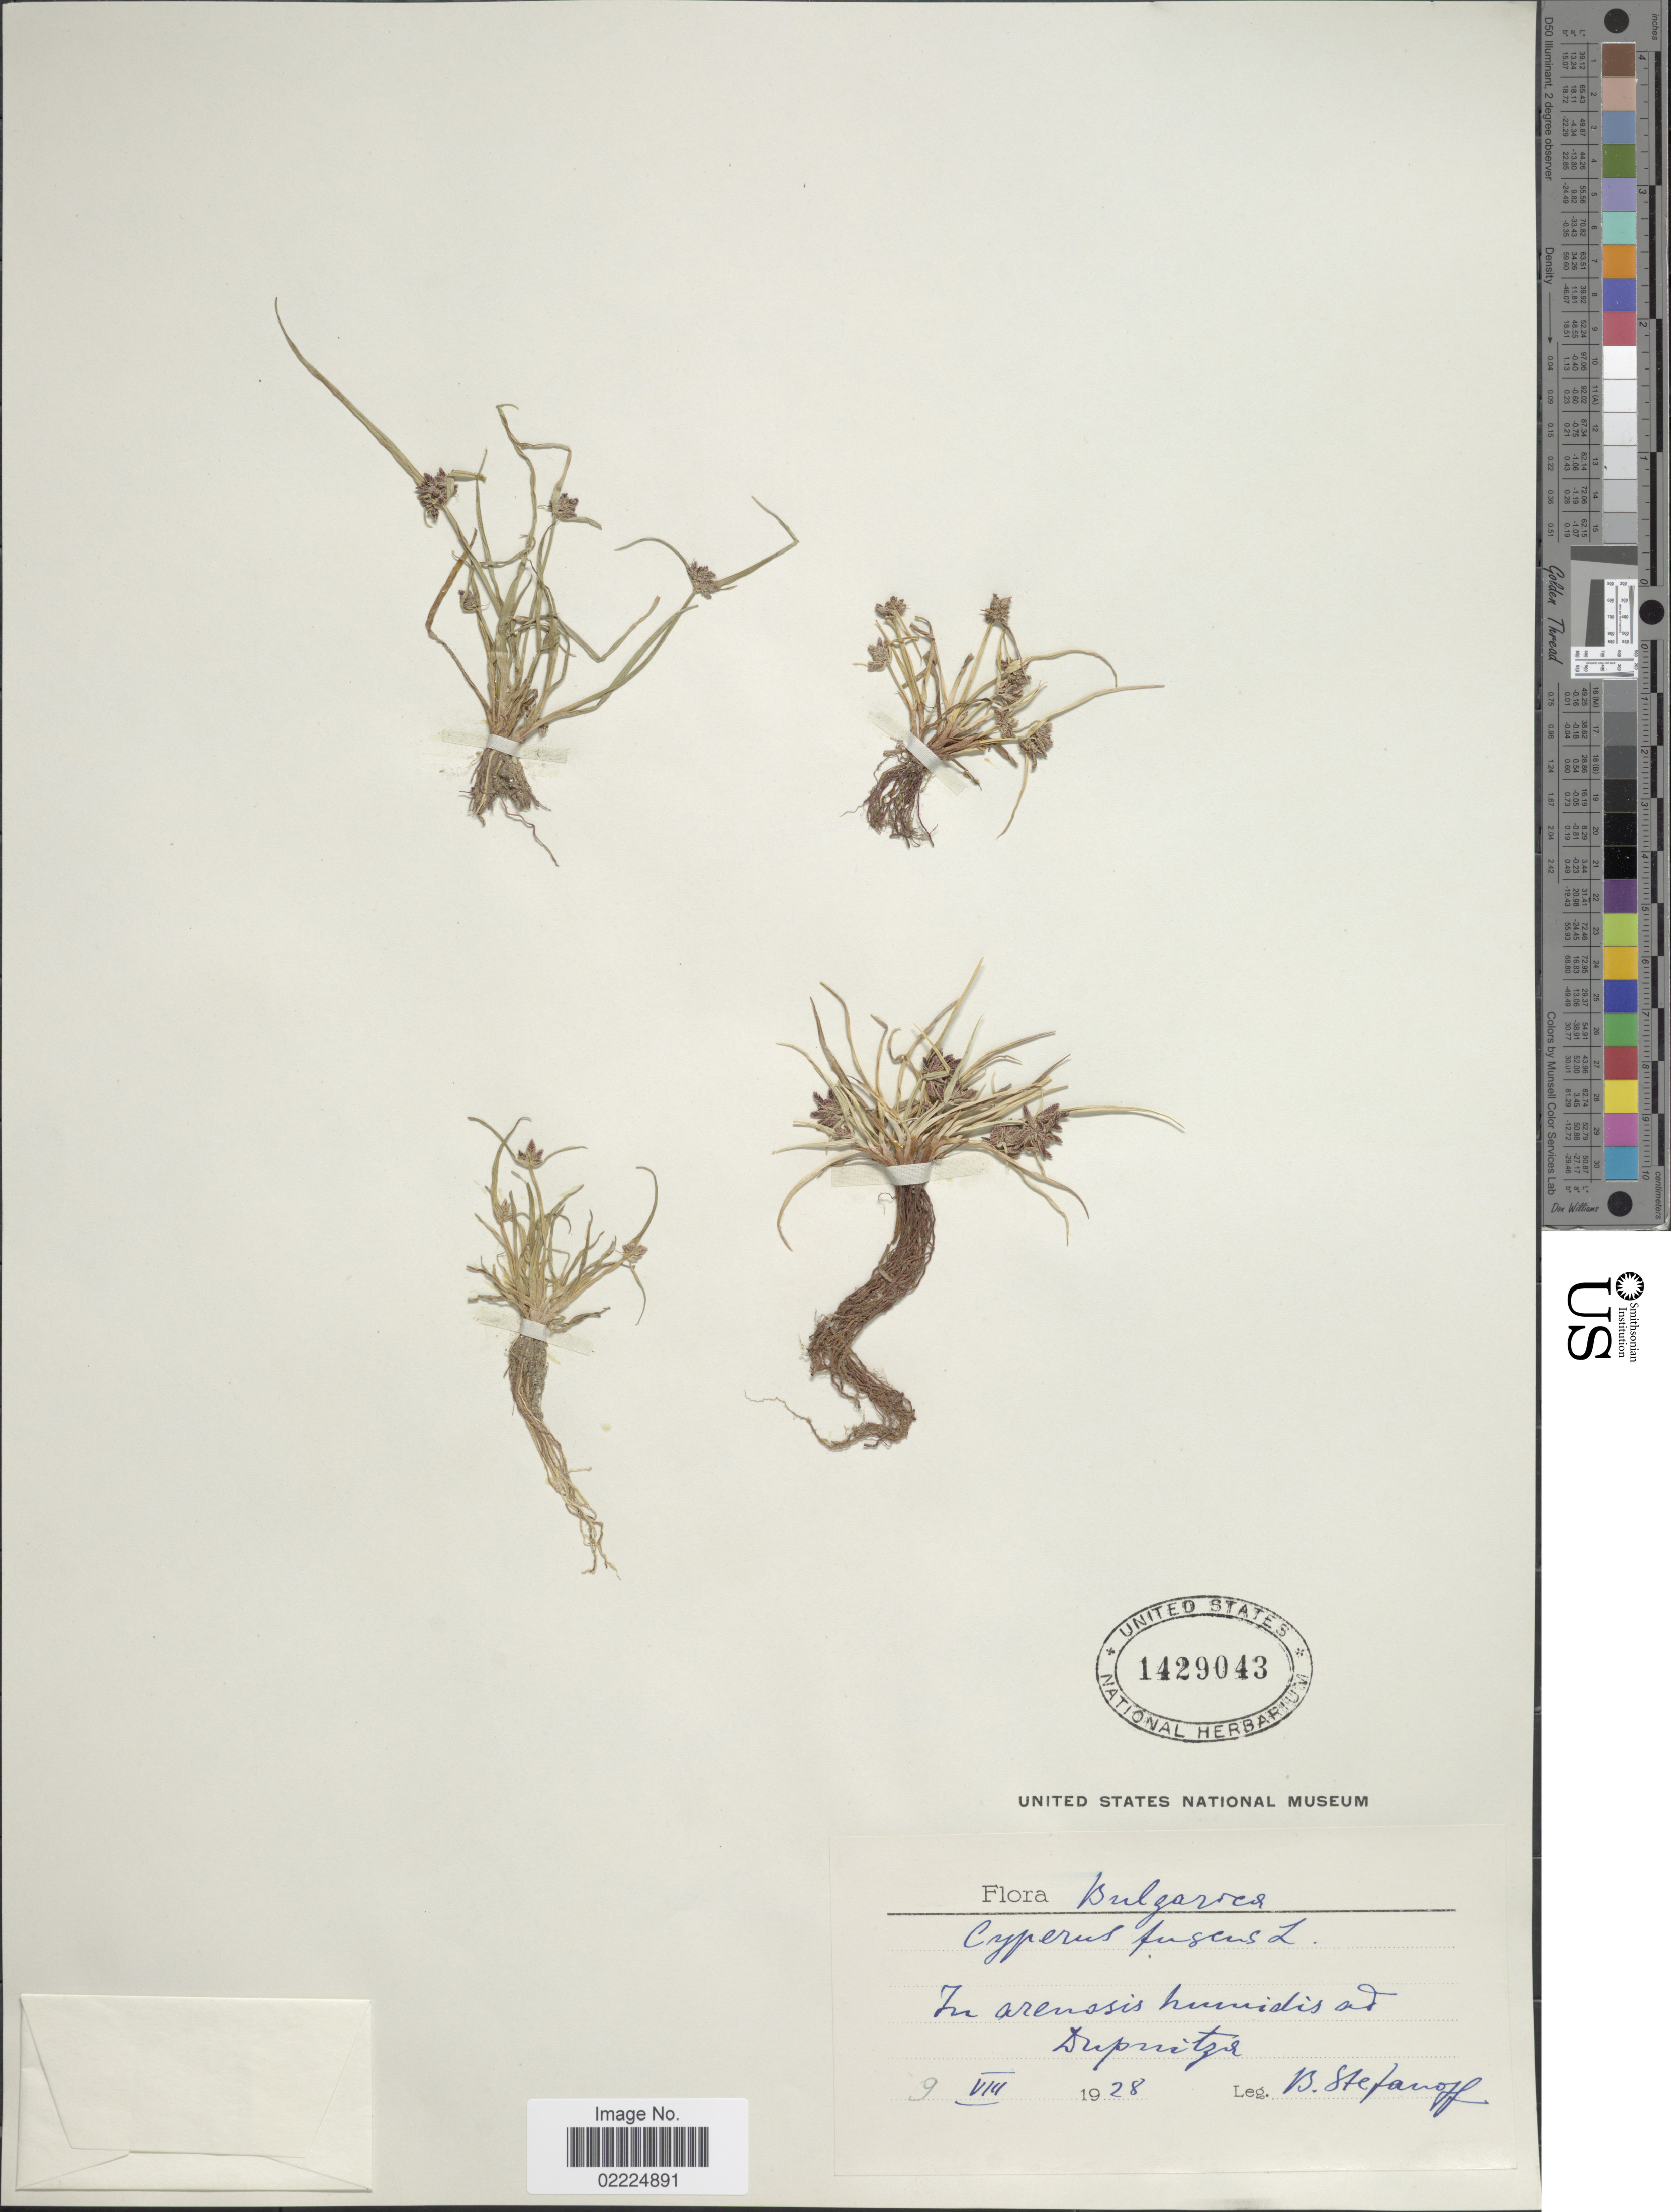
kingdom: Plantae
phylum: Tracheophyta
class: Liliopsida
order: Poales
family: Cyperaceae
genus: Cyperus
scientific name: Cyperus fuscus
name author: L.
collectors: B. Stefanoff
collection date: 1928-08-09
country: Bulgaria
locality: Bulgaria, In arenosis humidis ad Dupnitza [interpreted].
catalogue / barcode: US 1429043